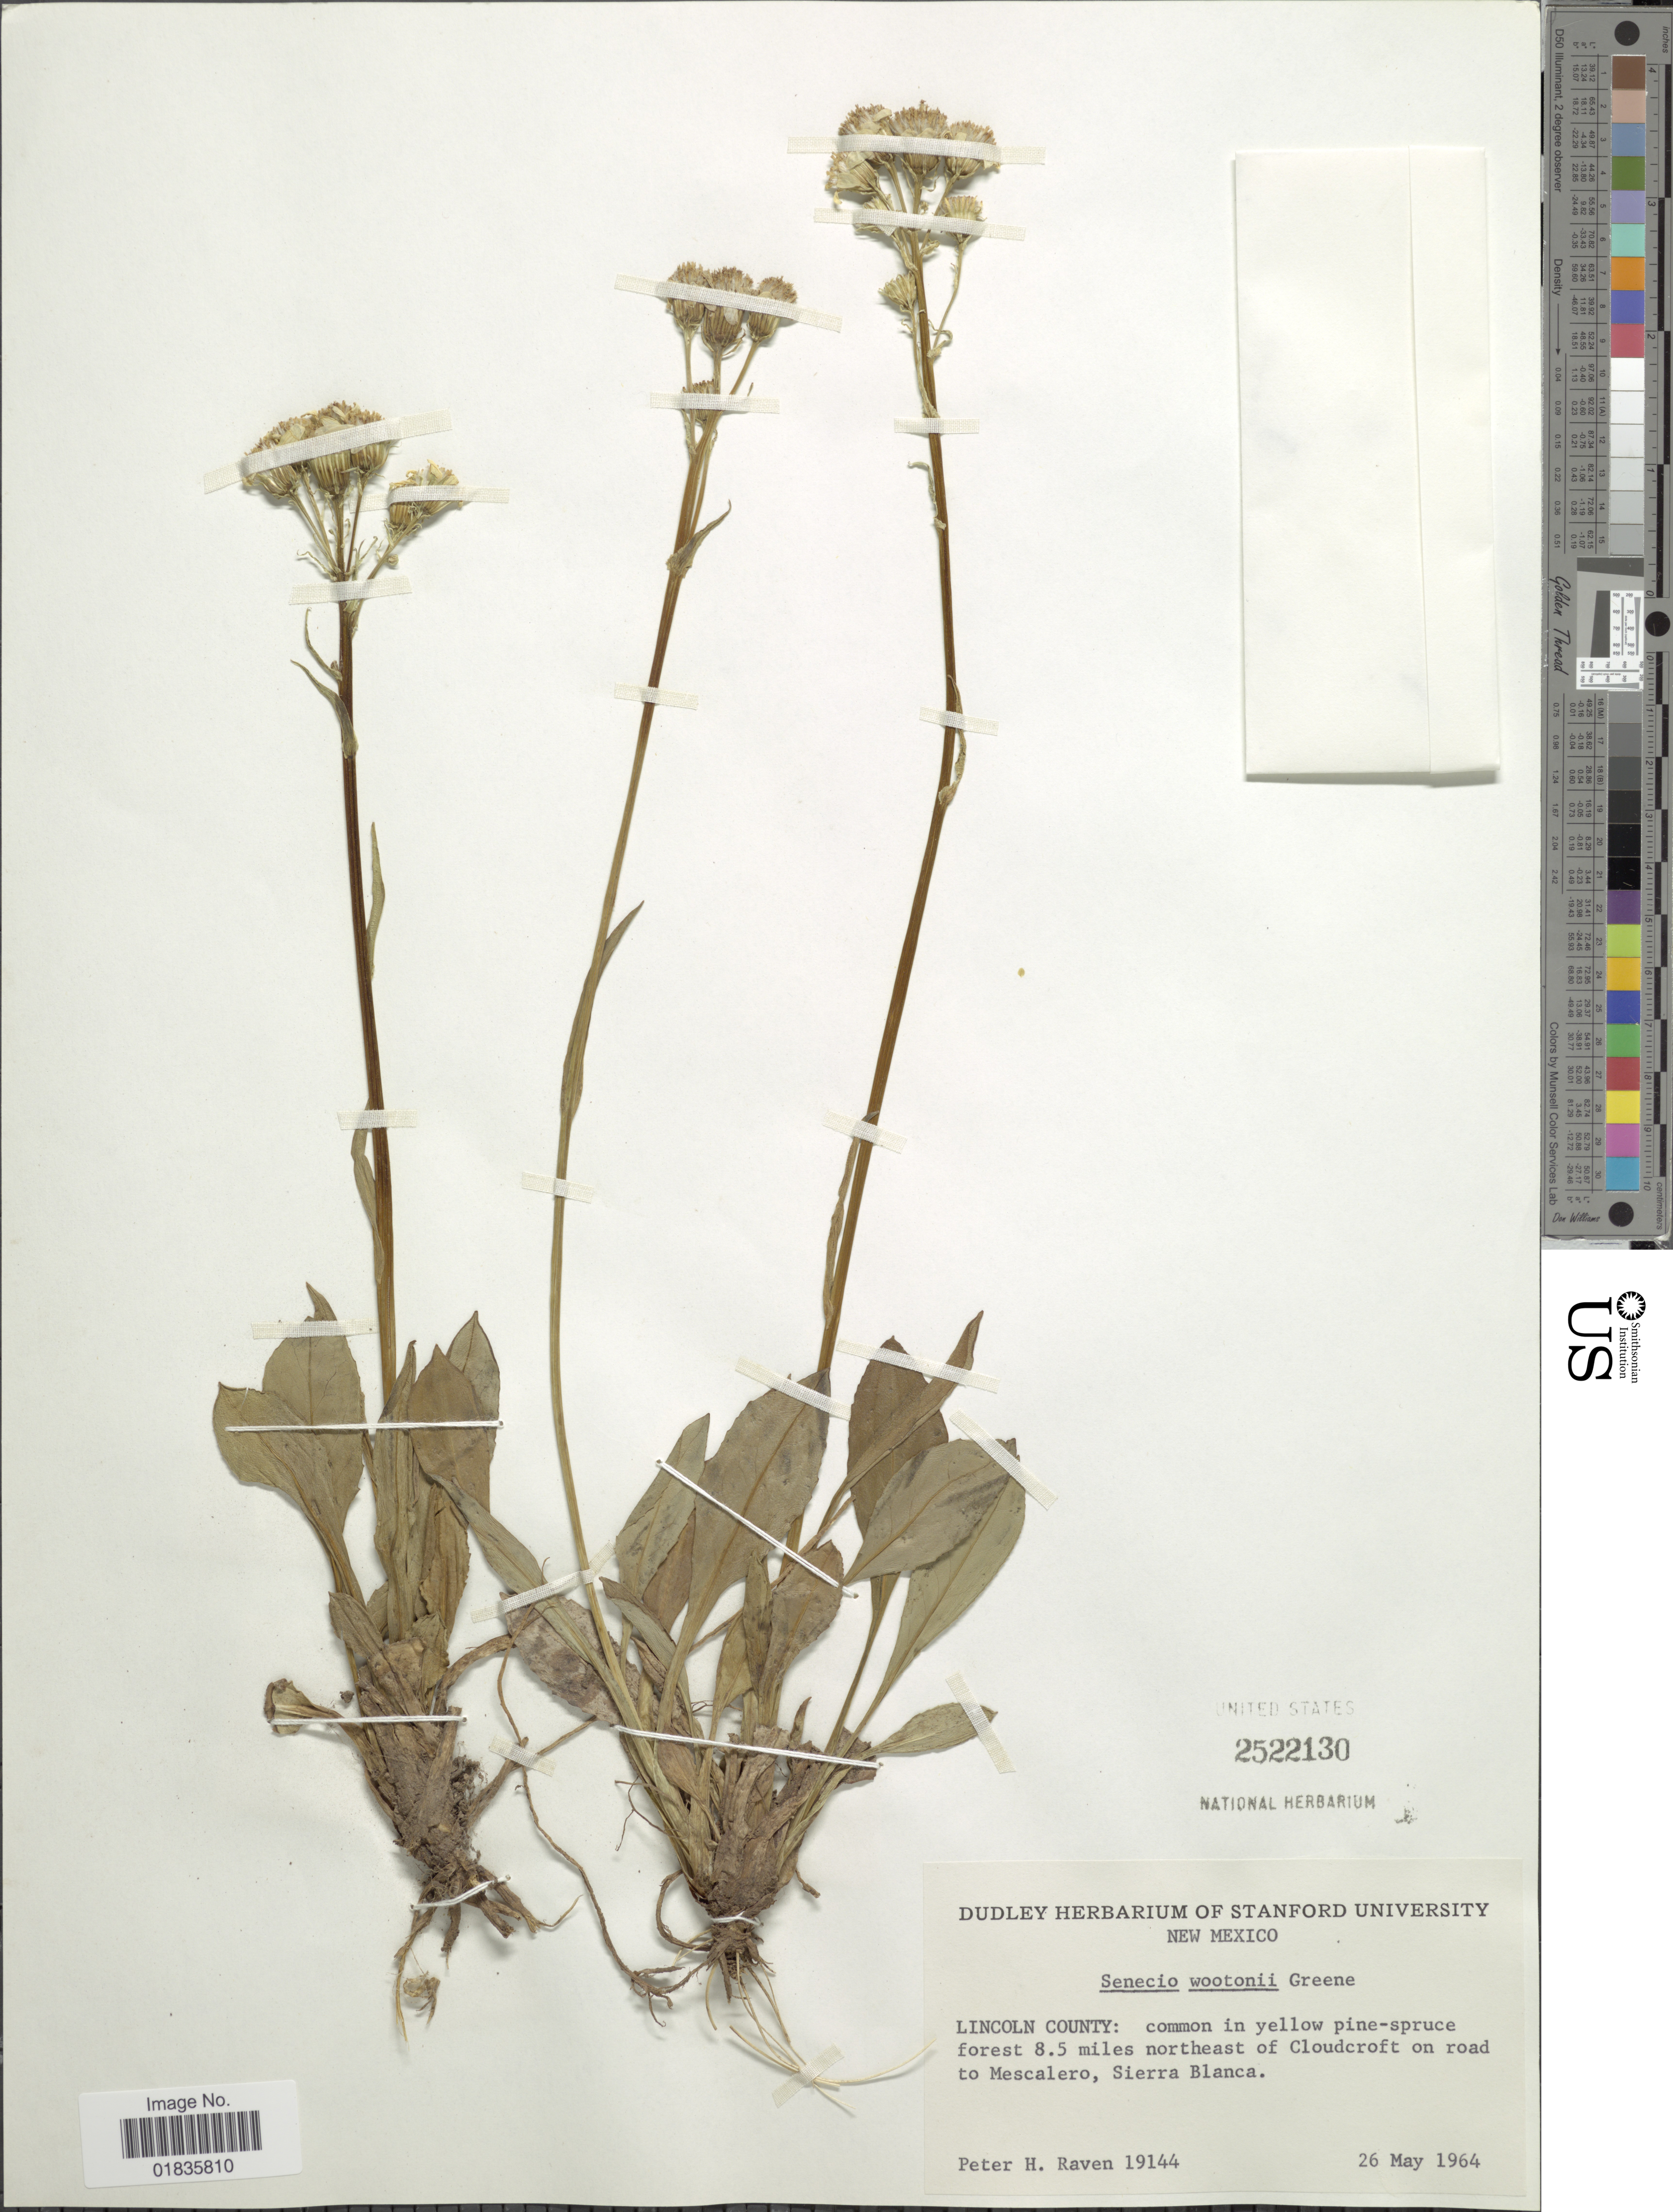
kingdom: Plantae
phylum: Tracheophyta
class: Magnoliopsida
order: Asterales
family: Asteraceae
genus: Senecio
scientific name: Senecio wootonii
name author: Greene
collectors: P. Raven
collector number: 19144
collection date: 1964-05-26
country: United States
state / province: New Mexico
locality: Lincoln County: common in forest 8.5 miles northeast of Cloudcroft on road to Mescalero, Sierra Blanca.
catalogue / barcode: US 2522130